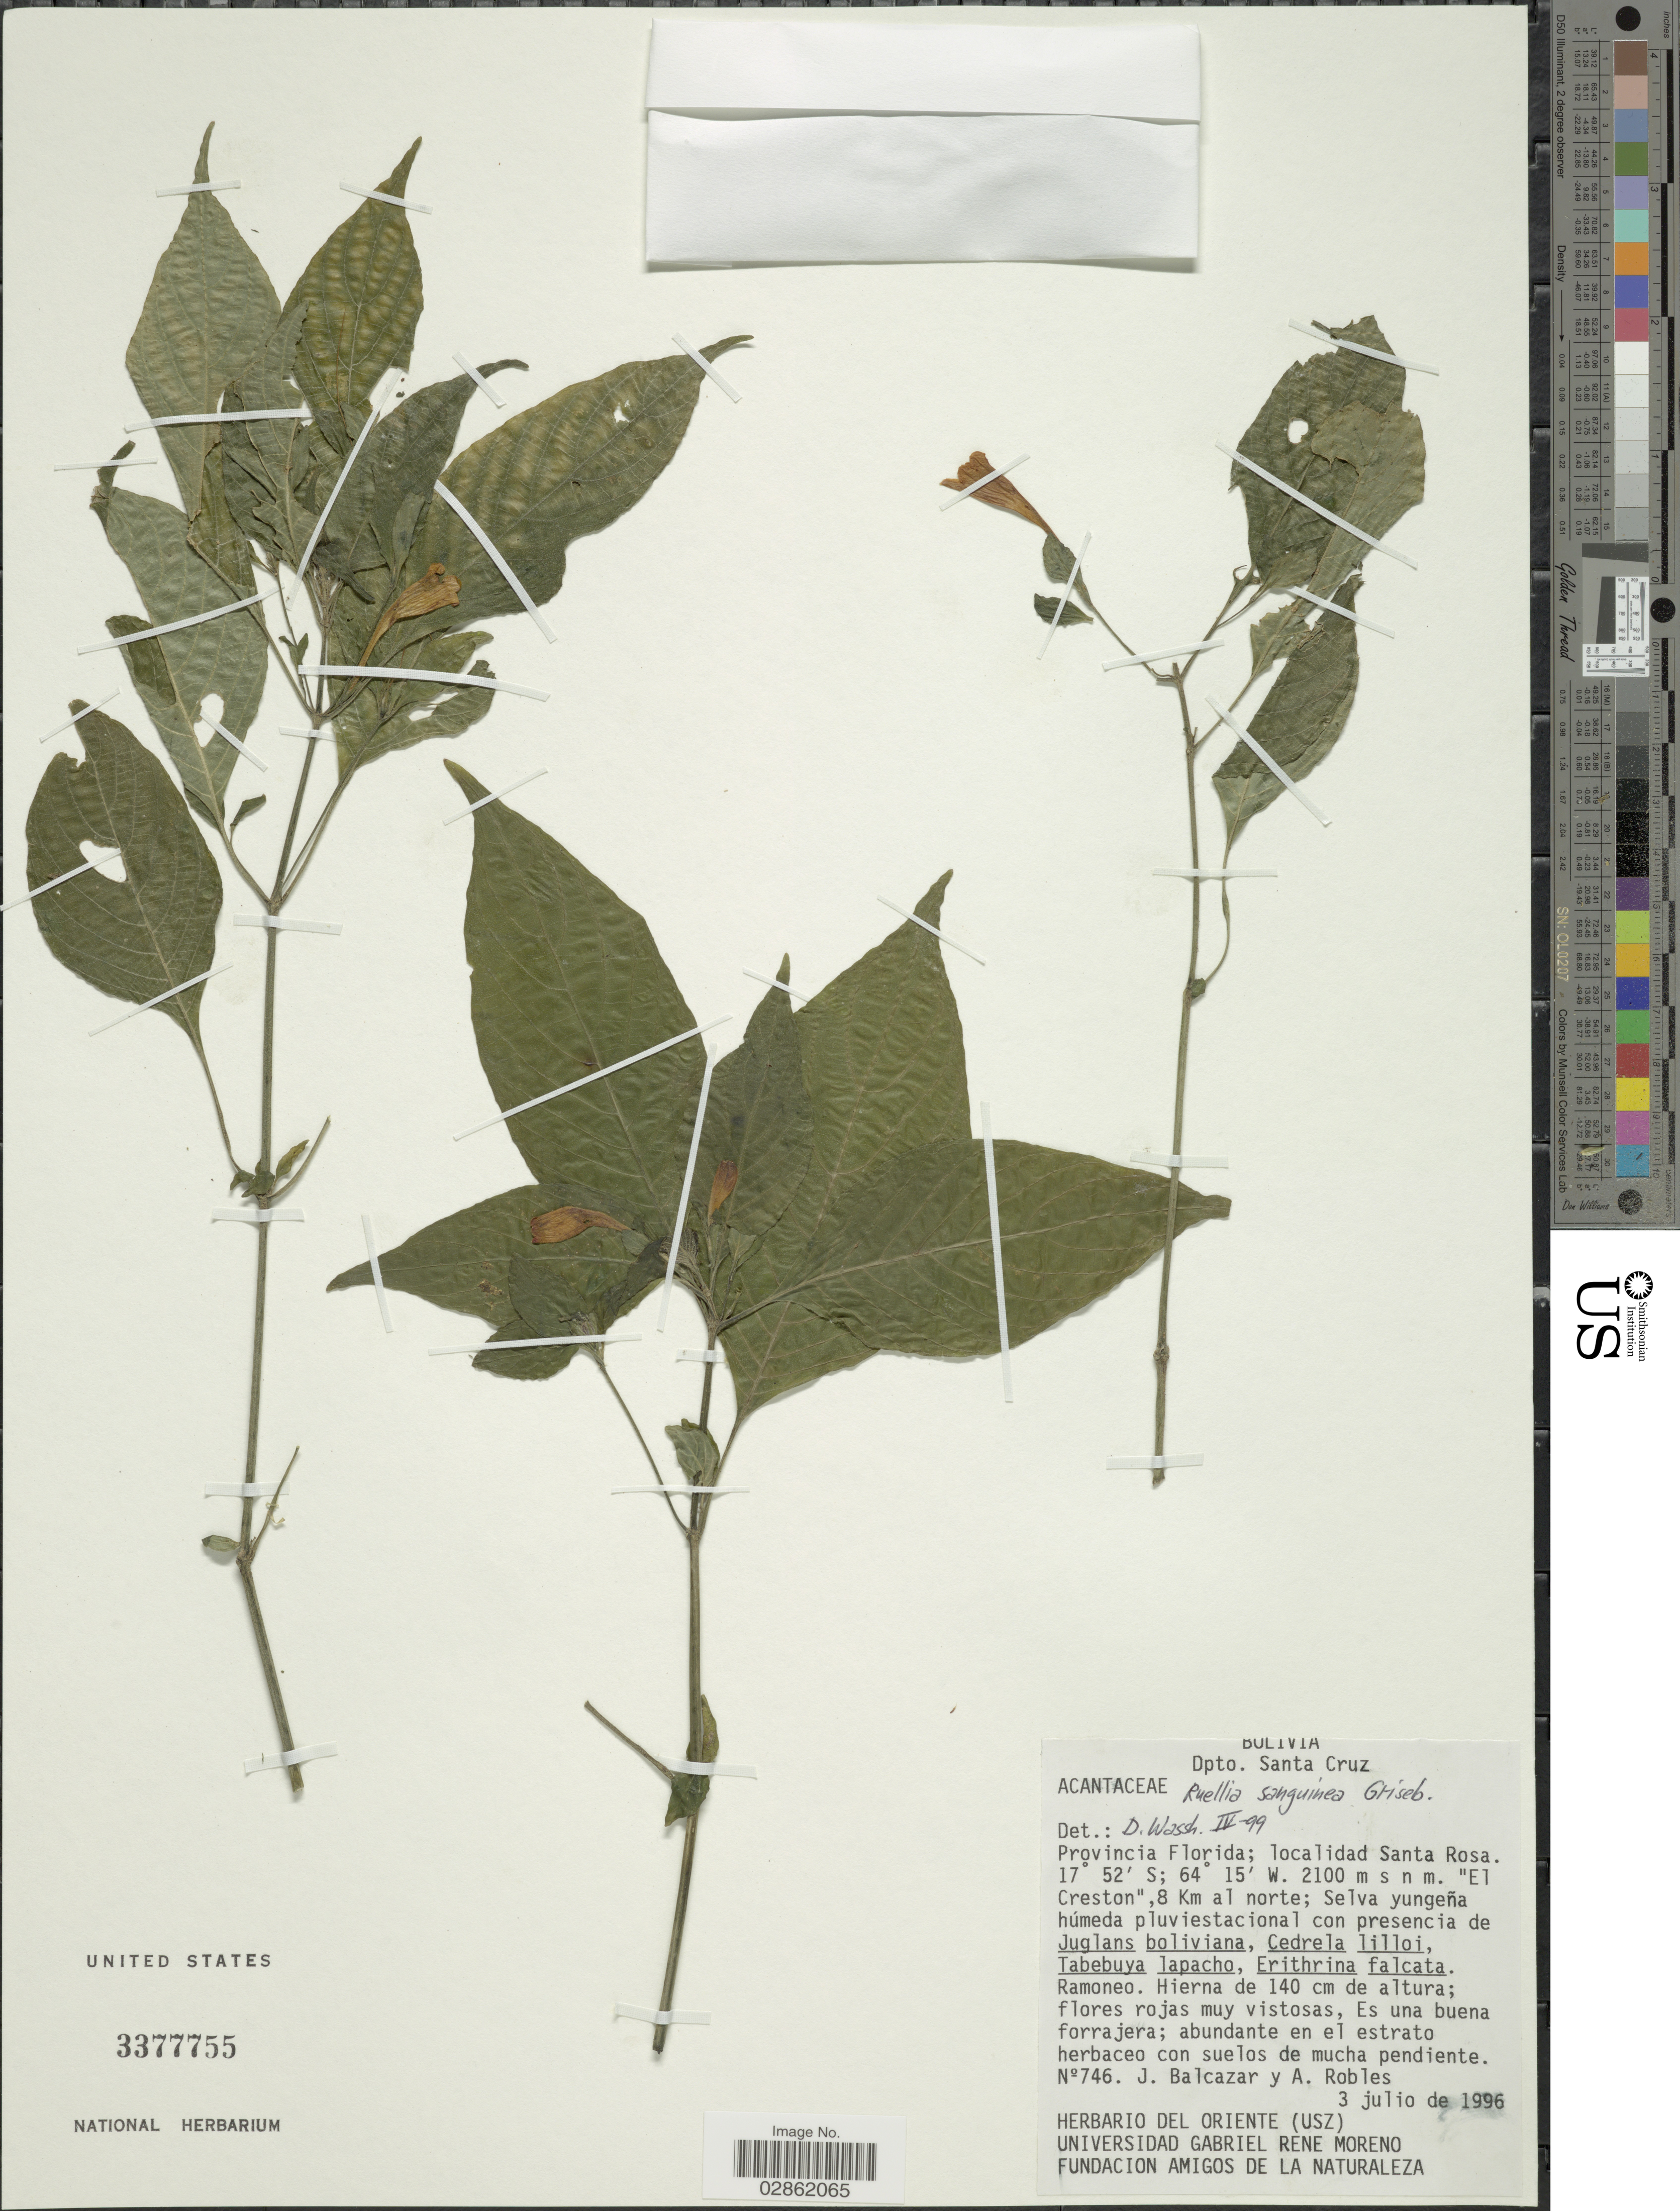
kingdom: Plantae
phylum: Tracheophyta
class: Magnoliopsida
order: Lamiales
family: Acanthaceae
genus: Ruellia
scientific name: Ruellia sanguinea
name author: Griseb.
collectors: J. Balcazar & A. Robles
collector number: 746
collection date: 1996-07-03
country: Bolivia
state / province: Santa Cruz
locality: Dpto. Santa Cruz, Provincia Florida, Santa Rosa, "El Creston", 8 Km al norte.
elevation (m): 2100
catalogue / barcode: US 3377755